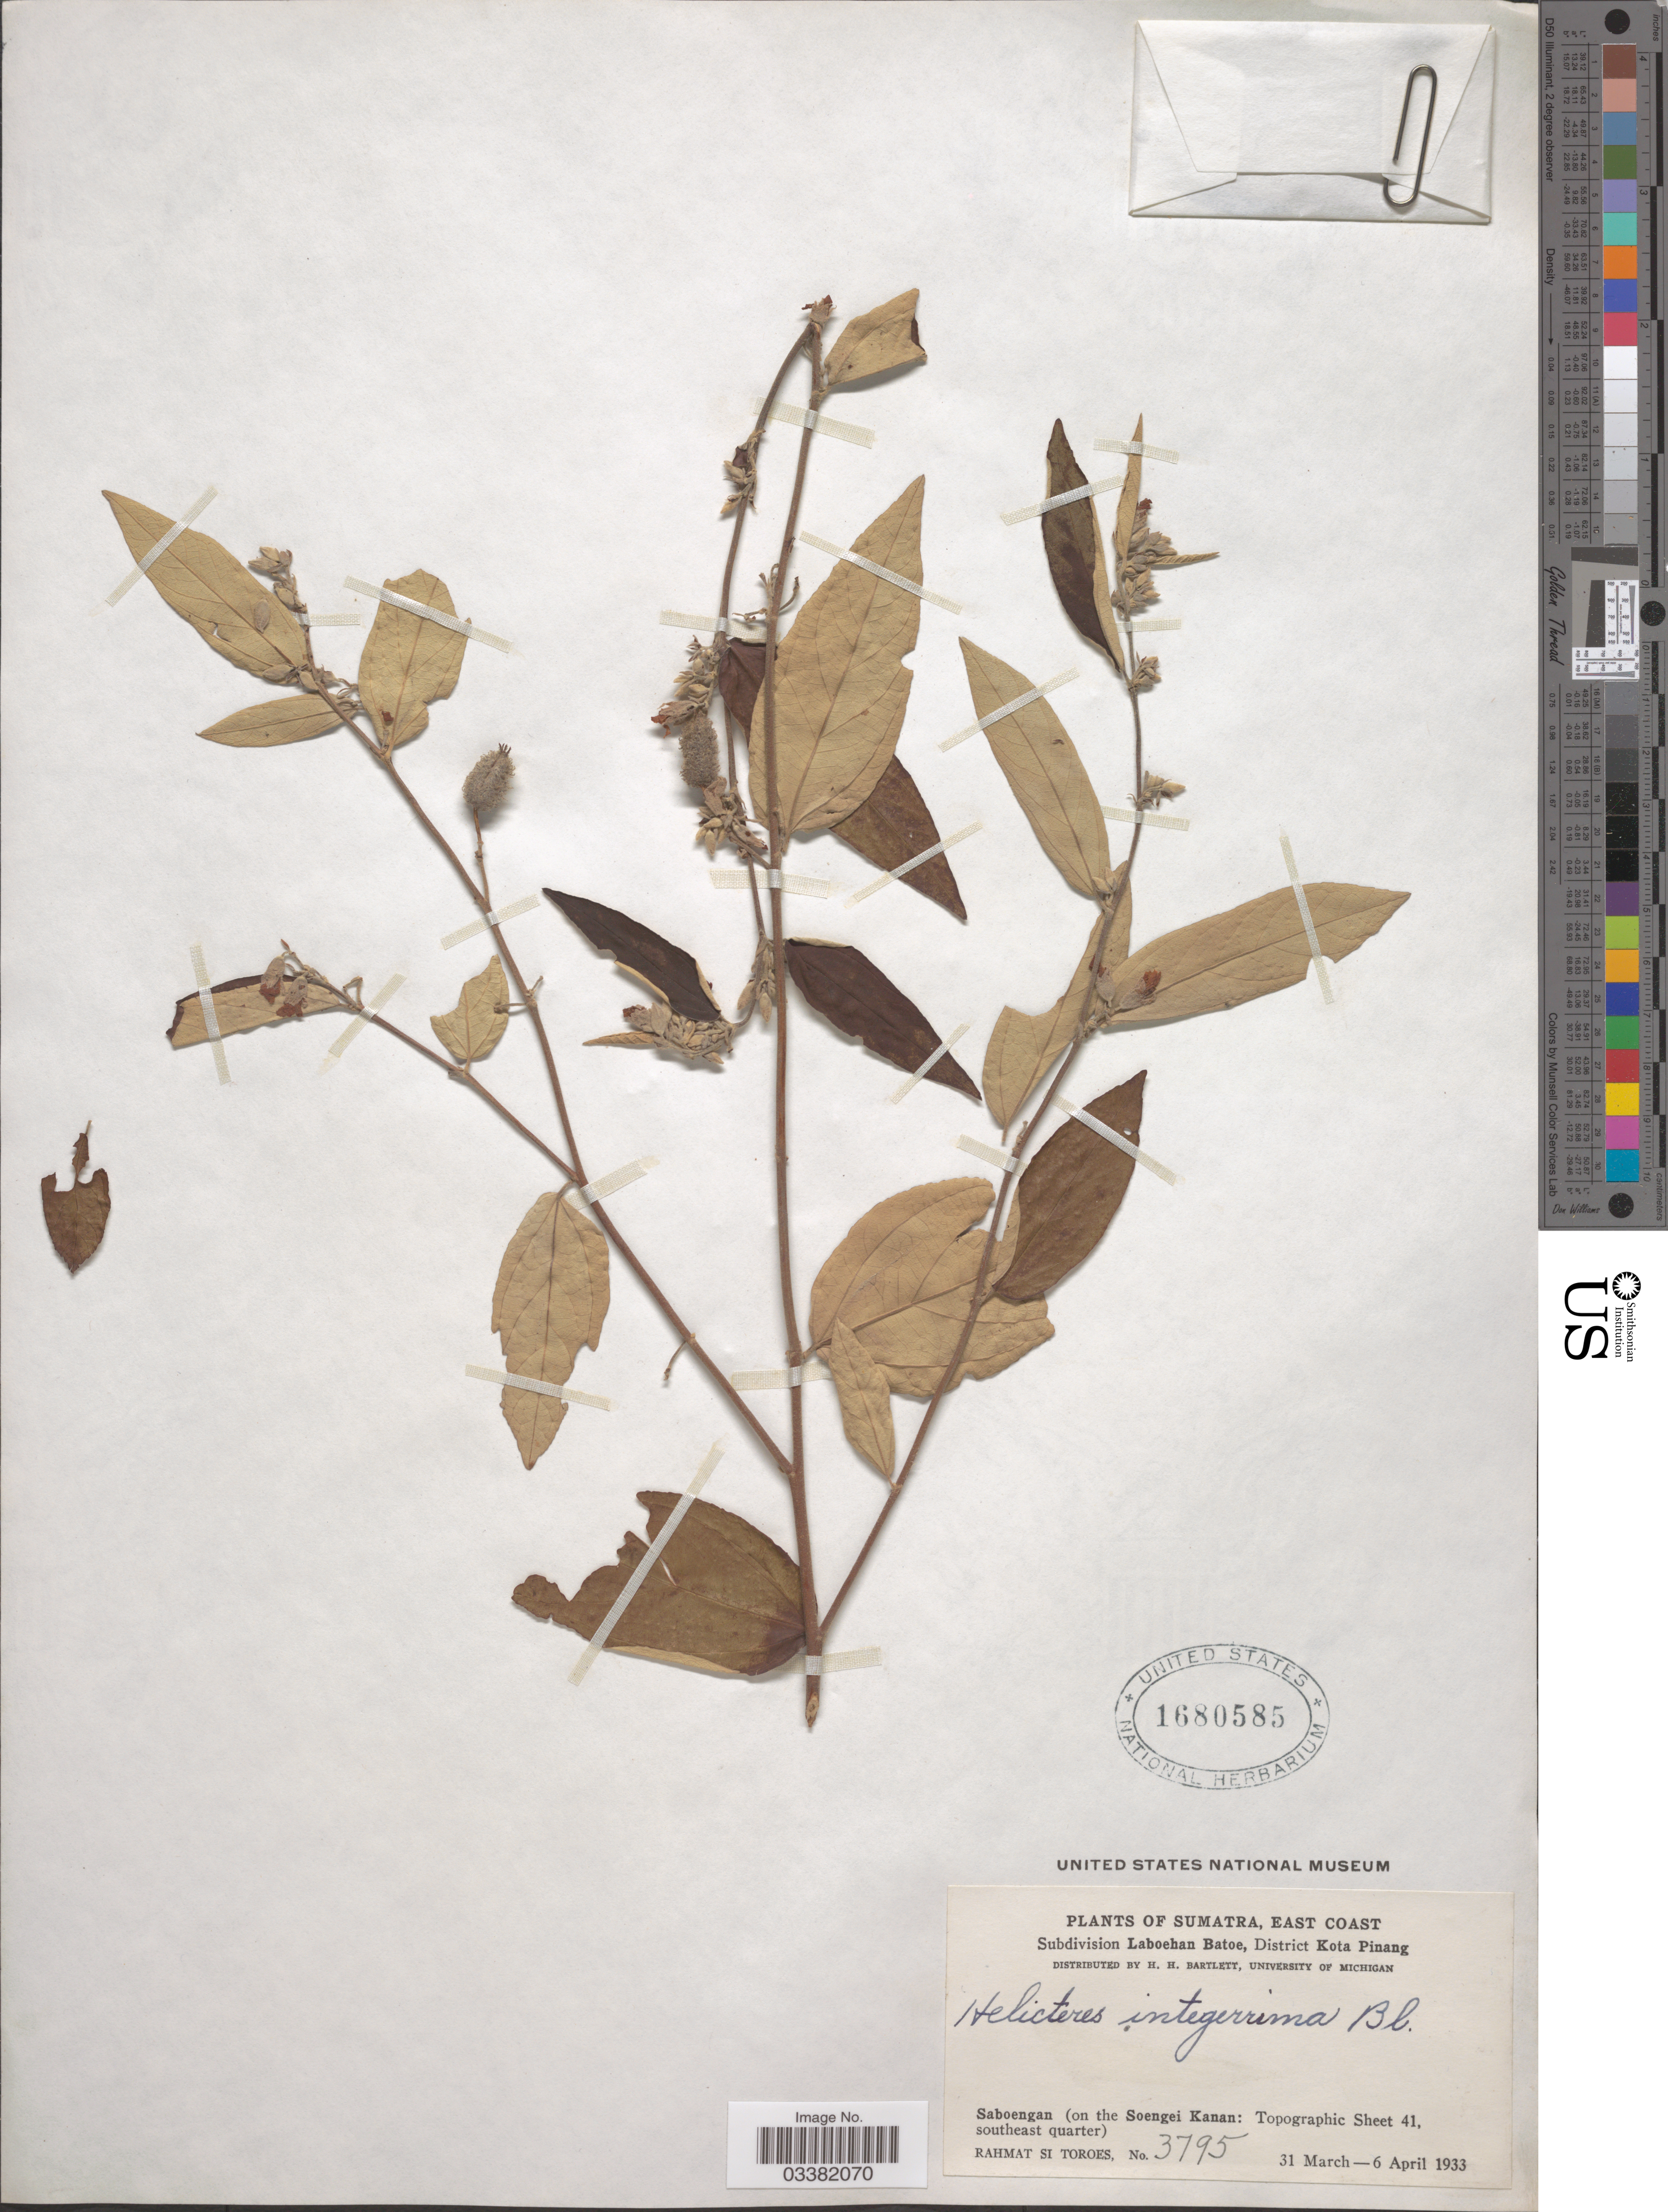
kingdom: Plantae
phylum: Tracheophyta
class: Magnoliopsida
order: Malvales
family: Malvaceae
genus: Helicteres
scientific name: Helicteres integerrima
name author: Korth.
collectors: Rahmat Si Boeea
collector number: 3795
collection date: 1933-03-31/1933-04-06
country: Indonesia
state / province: Sumatra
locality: East Coast, Subdivision Laboehan Batoe, District Kota Pinang. Saboengan (on the Soengei Kanan: Topographic sheet 41, southeast quarter).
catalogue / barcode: US 1680585